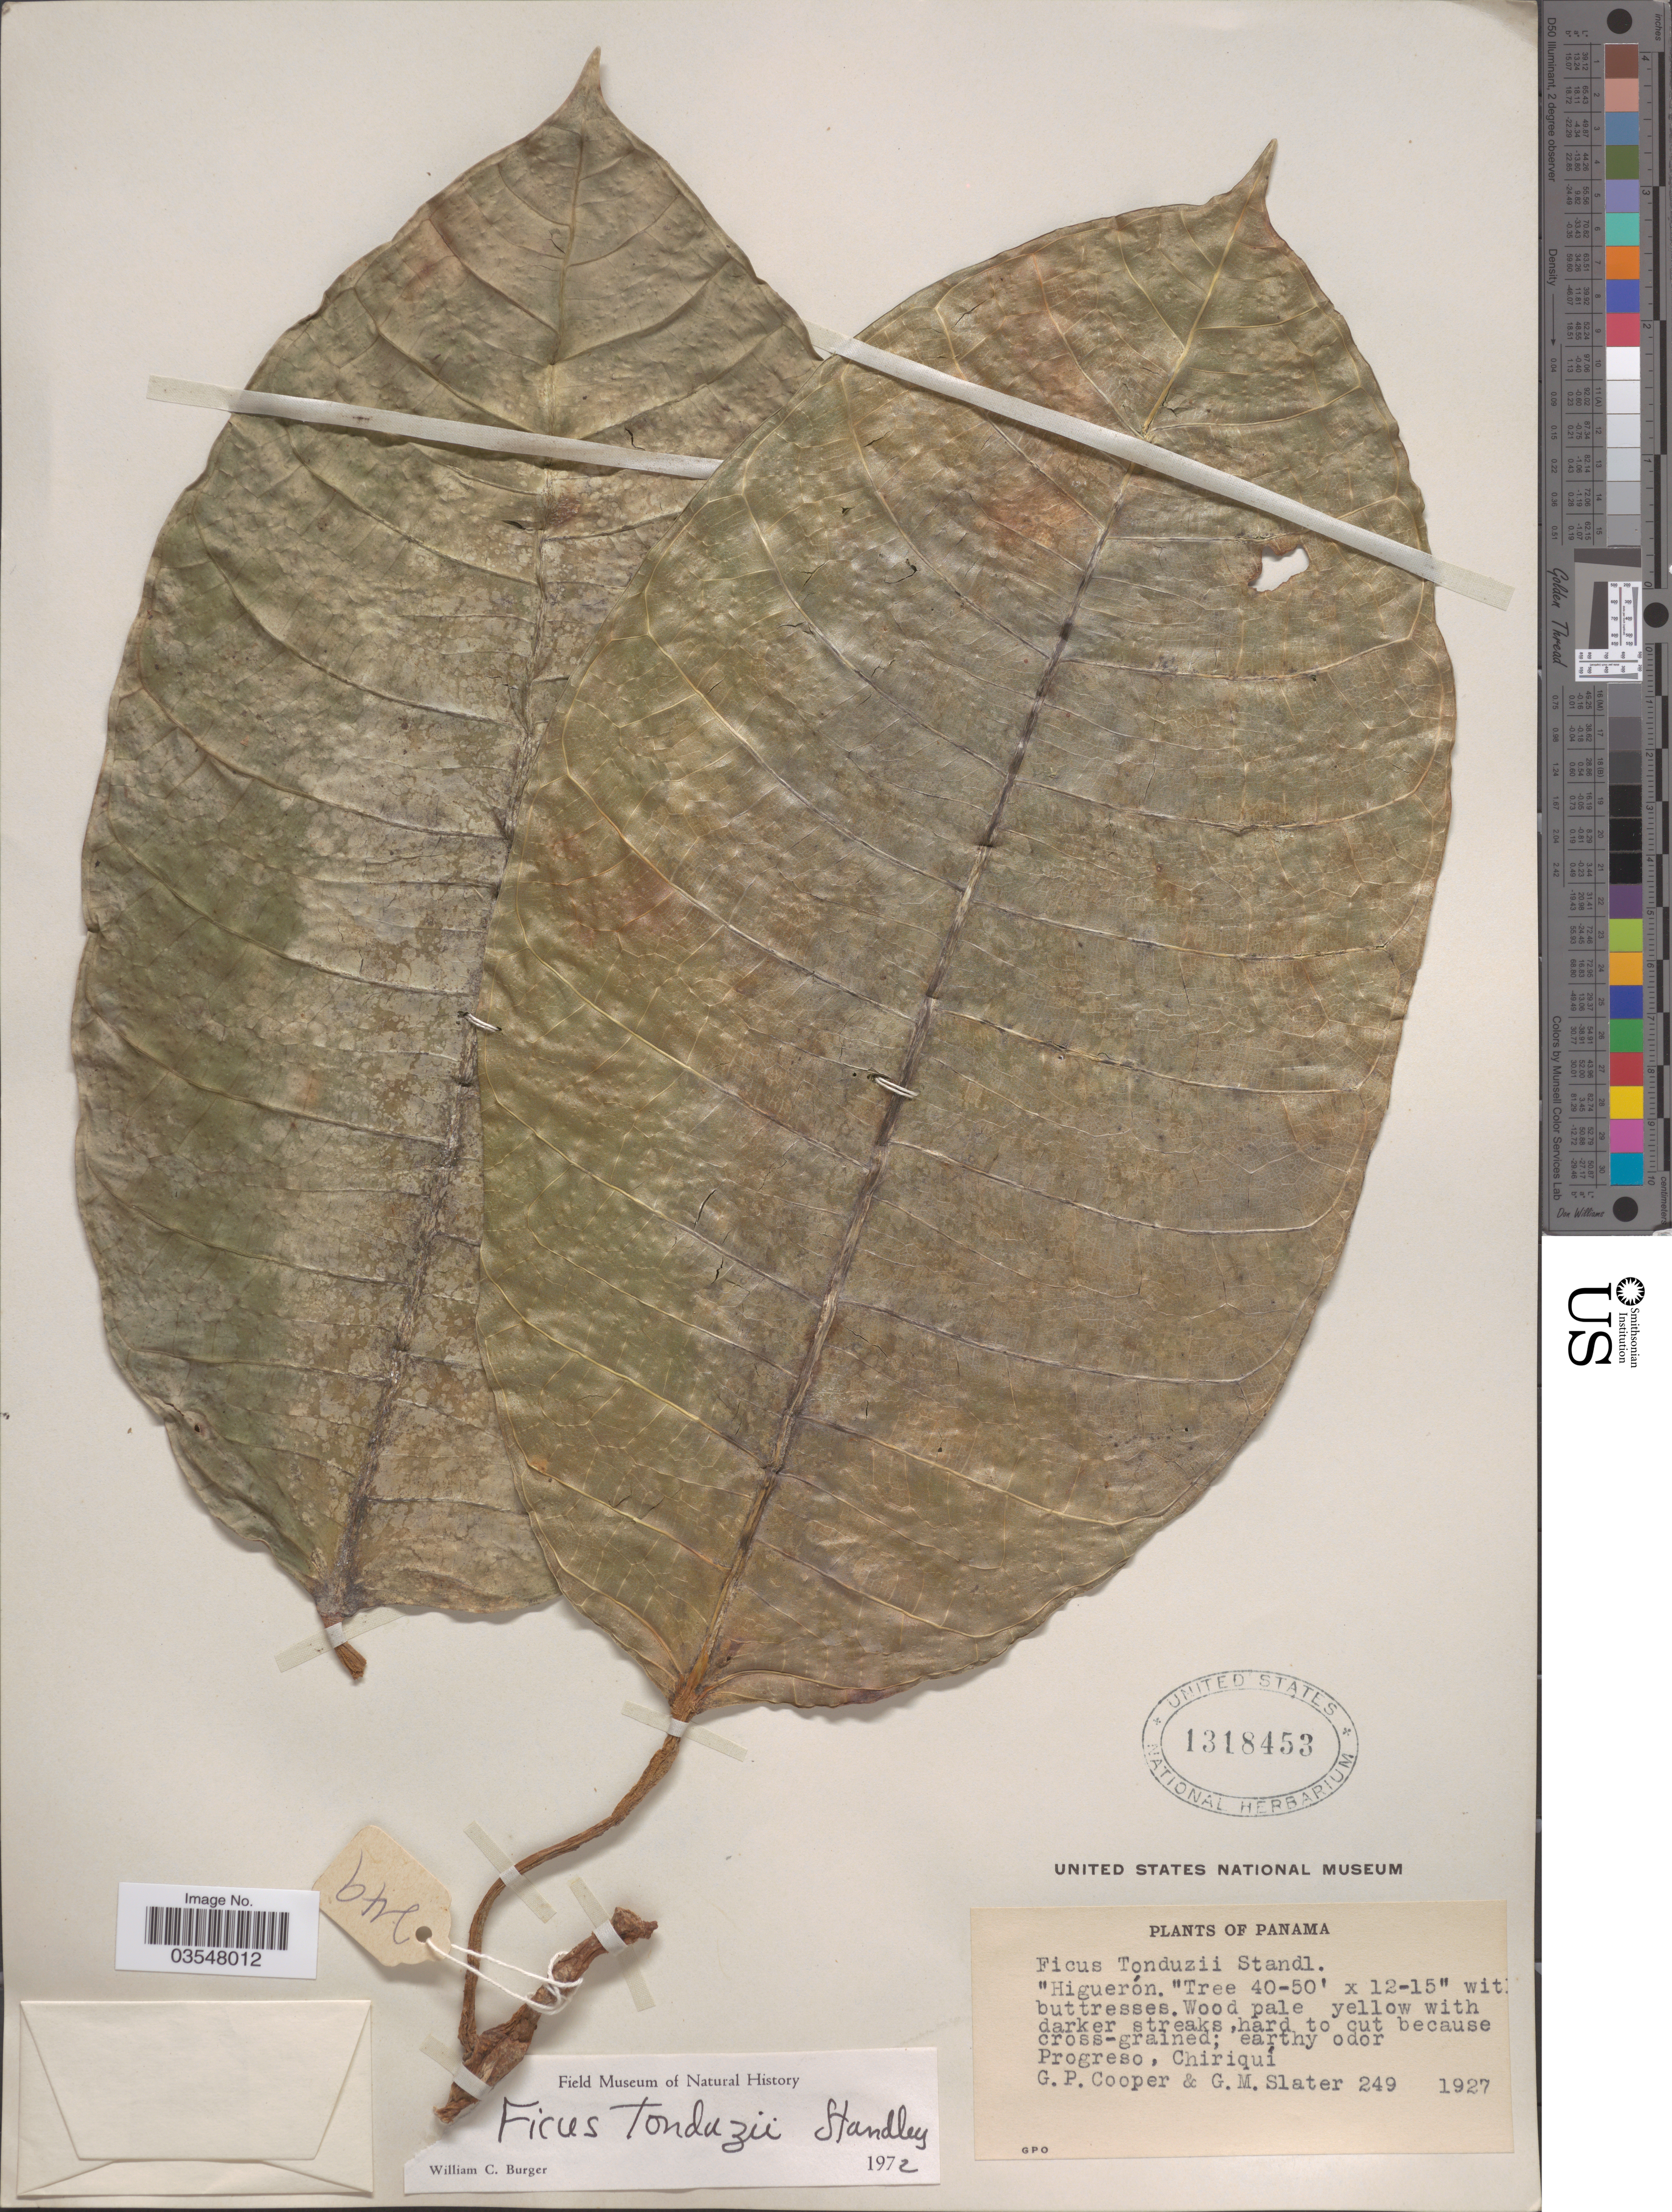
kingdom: Plantae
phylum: Tracheophyta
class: Magnoliopsida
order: Rosales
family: Moraceae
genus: Ficus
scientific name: Ficus tonduzii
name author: Standl.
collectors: G. Cooper & G. Slater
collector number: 249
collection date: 1927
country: Panama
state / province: Chiriqui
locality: Progreso.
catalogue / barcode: US 1318453